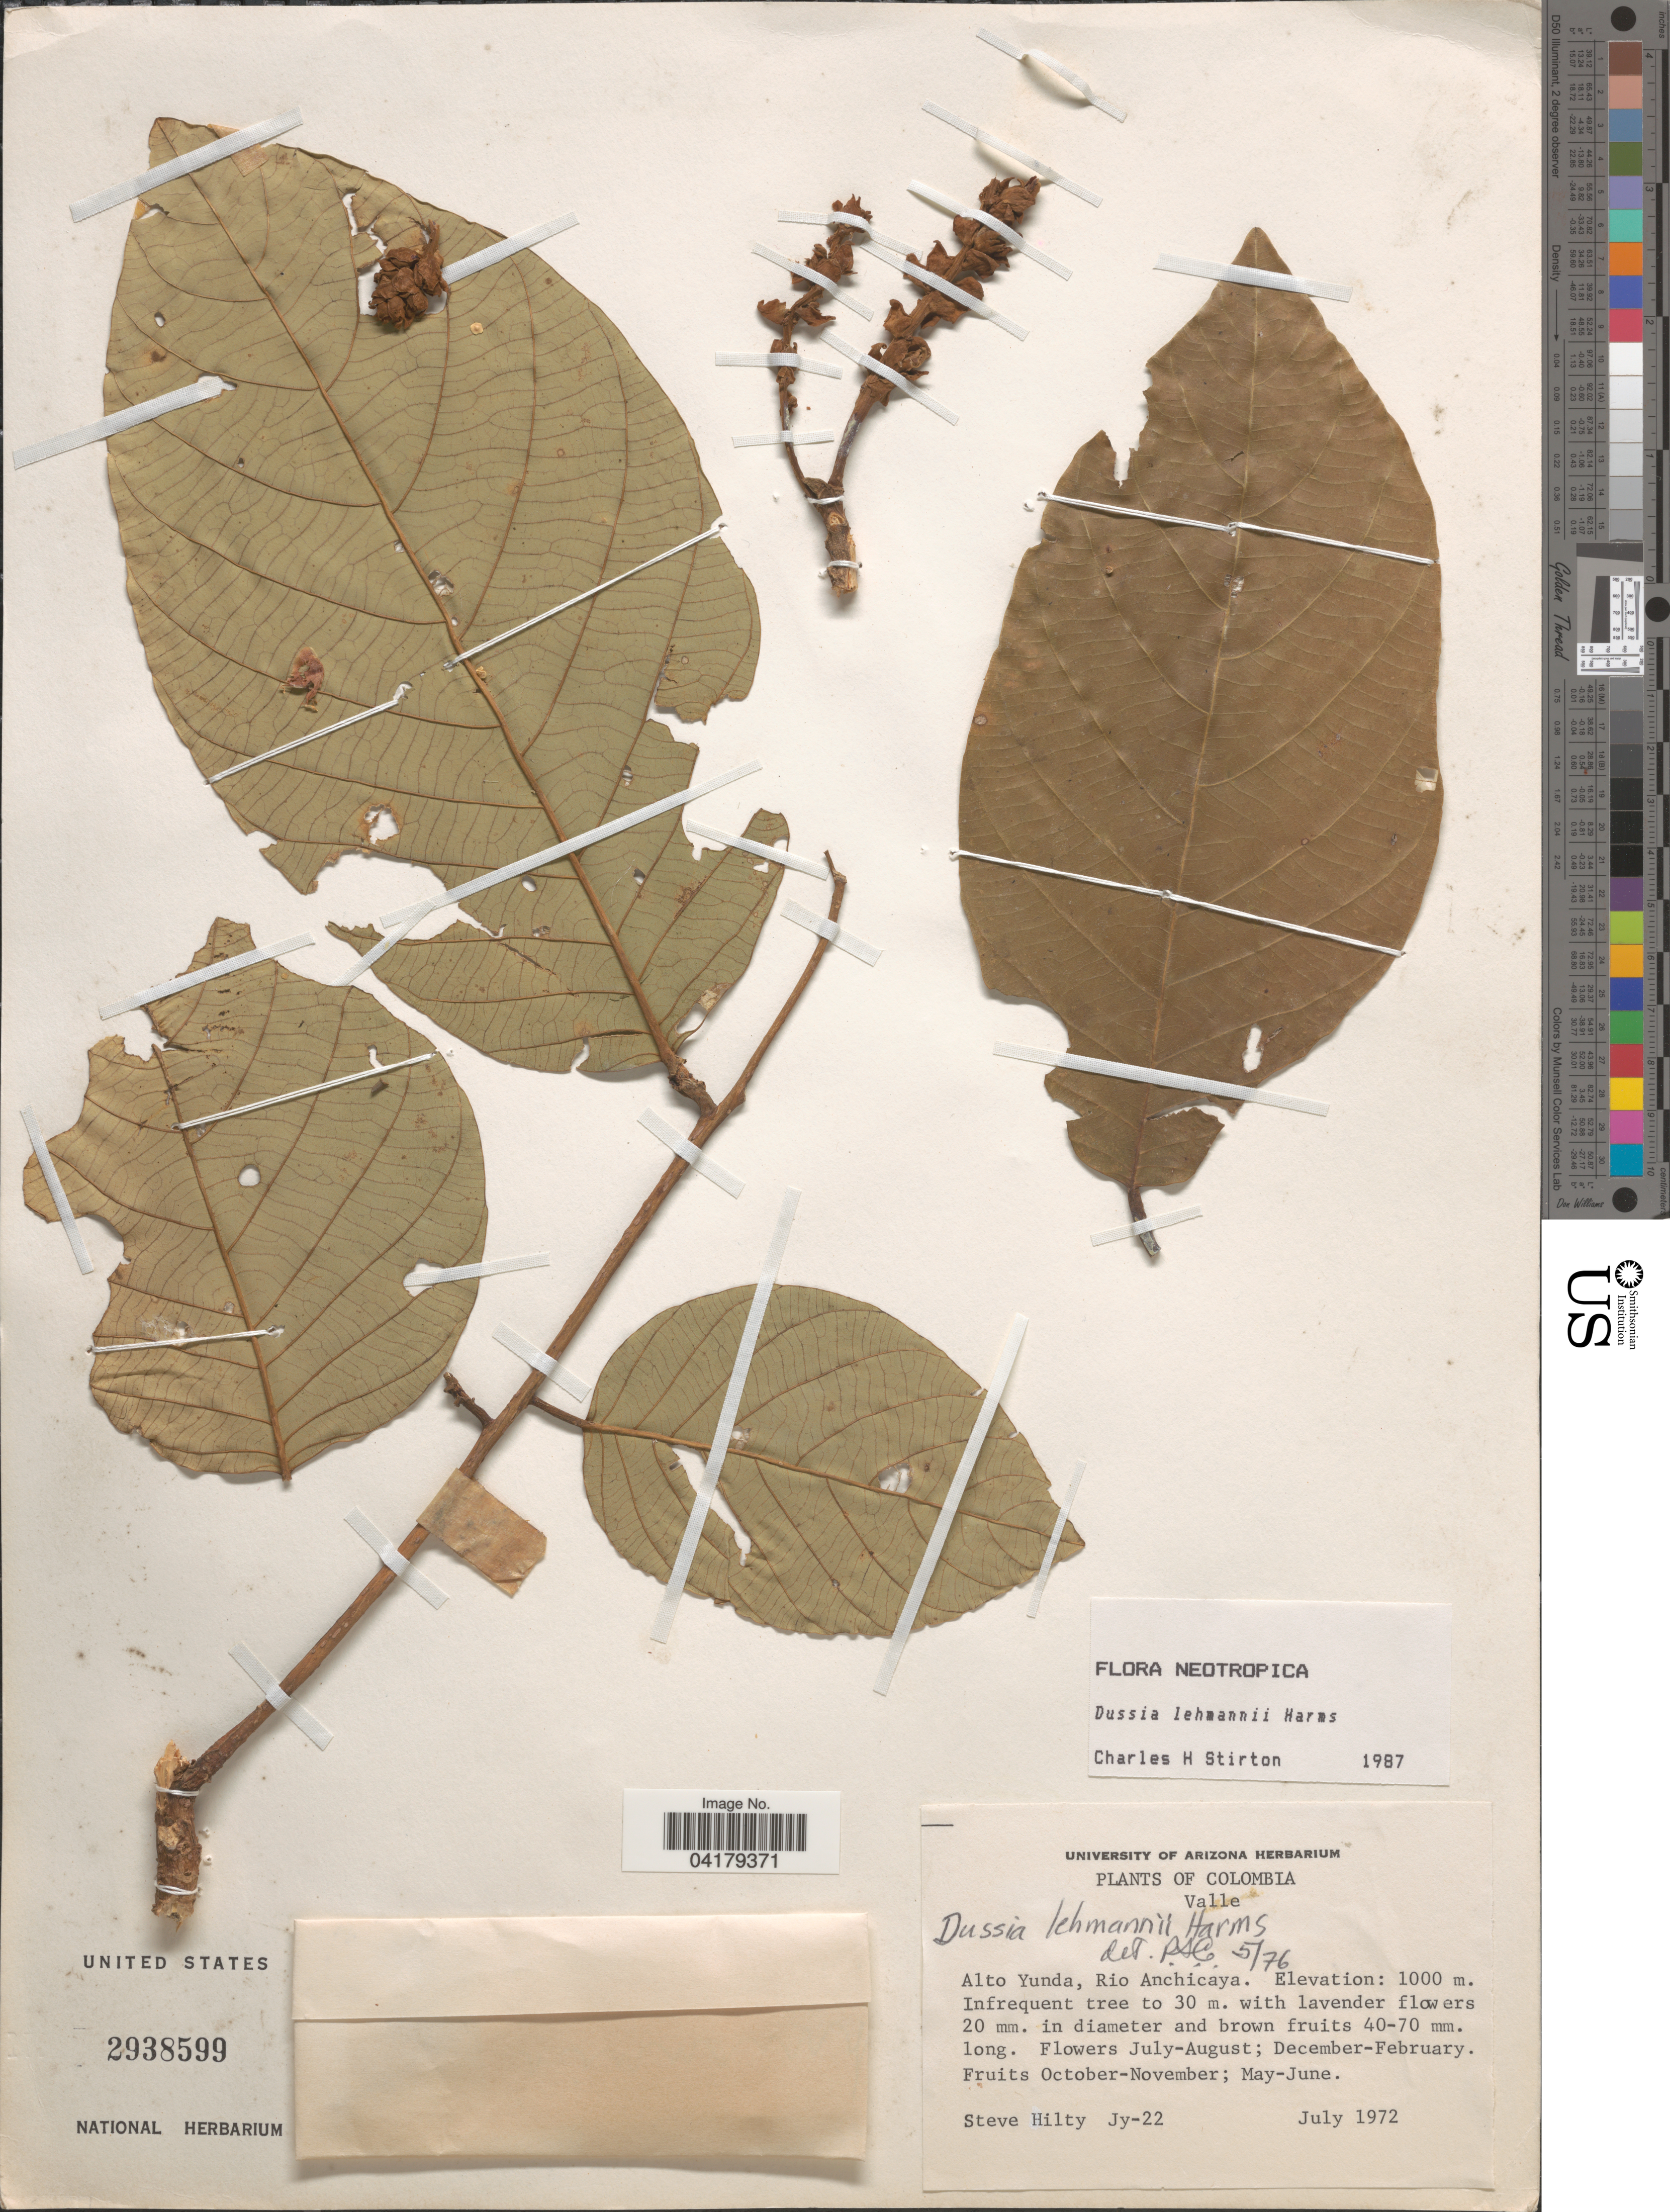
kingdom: Plantae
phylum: Tracheophyta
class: Magnoliopsida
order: Fabales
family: Fabaceae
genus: Dussia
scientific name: Dussia lehmannii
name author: Harms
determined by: Stirton, Charles H.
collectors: S. Hilty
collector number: Jy-22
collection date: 1972-07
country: Colombia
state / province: Valle del Cauca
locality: Valle. Alto Yunda, Rio Anchicaya.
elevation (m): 1000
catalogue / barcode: US 2938599